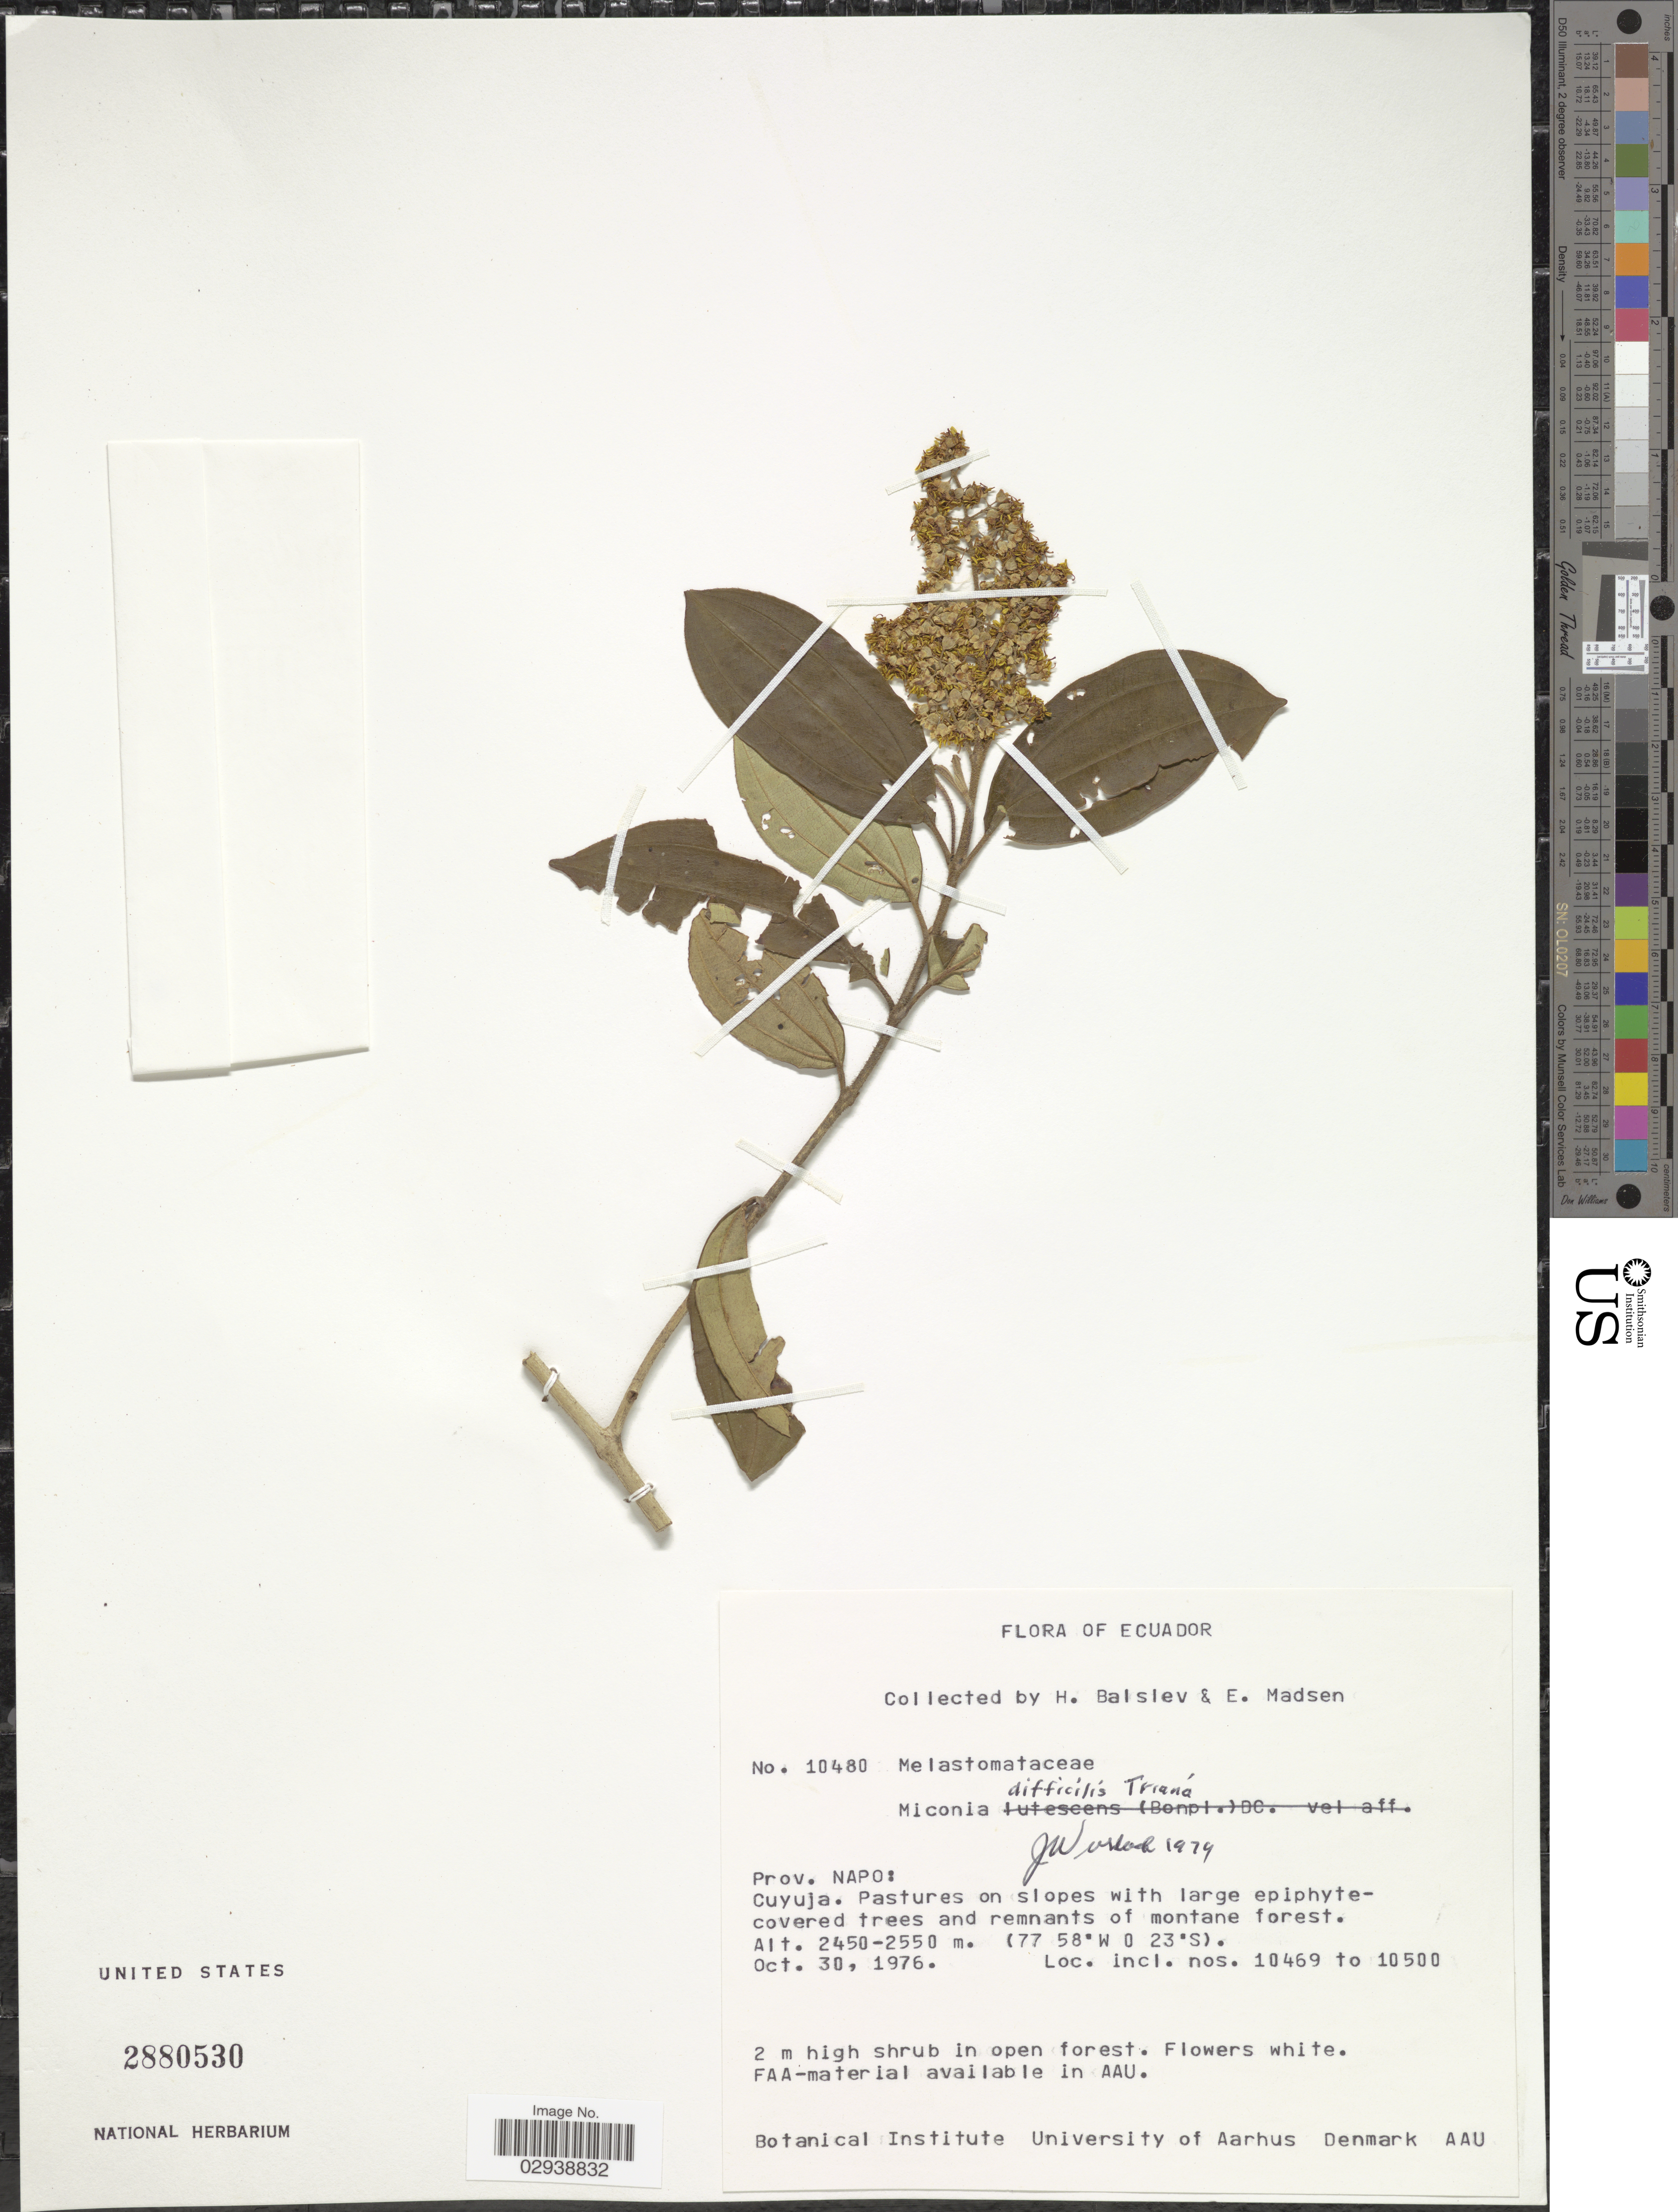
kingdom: Plantae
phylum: Tracheophyta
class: Magnoliopsida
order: Myrtales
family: Melastomataceae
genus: Miconia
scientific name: Miconia difficilis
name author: Triana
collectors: H. Balslev & E. Madsen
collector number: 10480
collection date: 1976-10-30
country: Ecuador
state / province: Napo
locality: Cuyuja.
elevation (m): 2450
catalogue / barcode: US 2880530